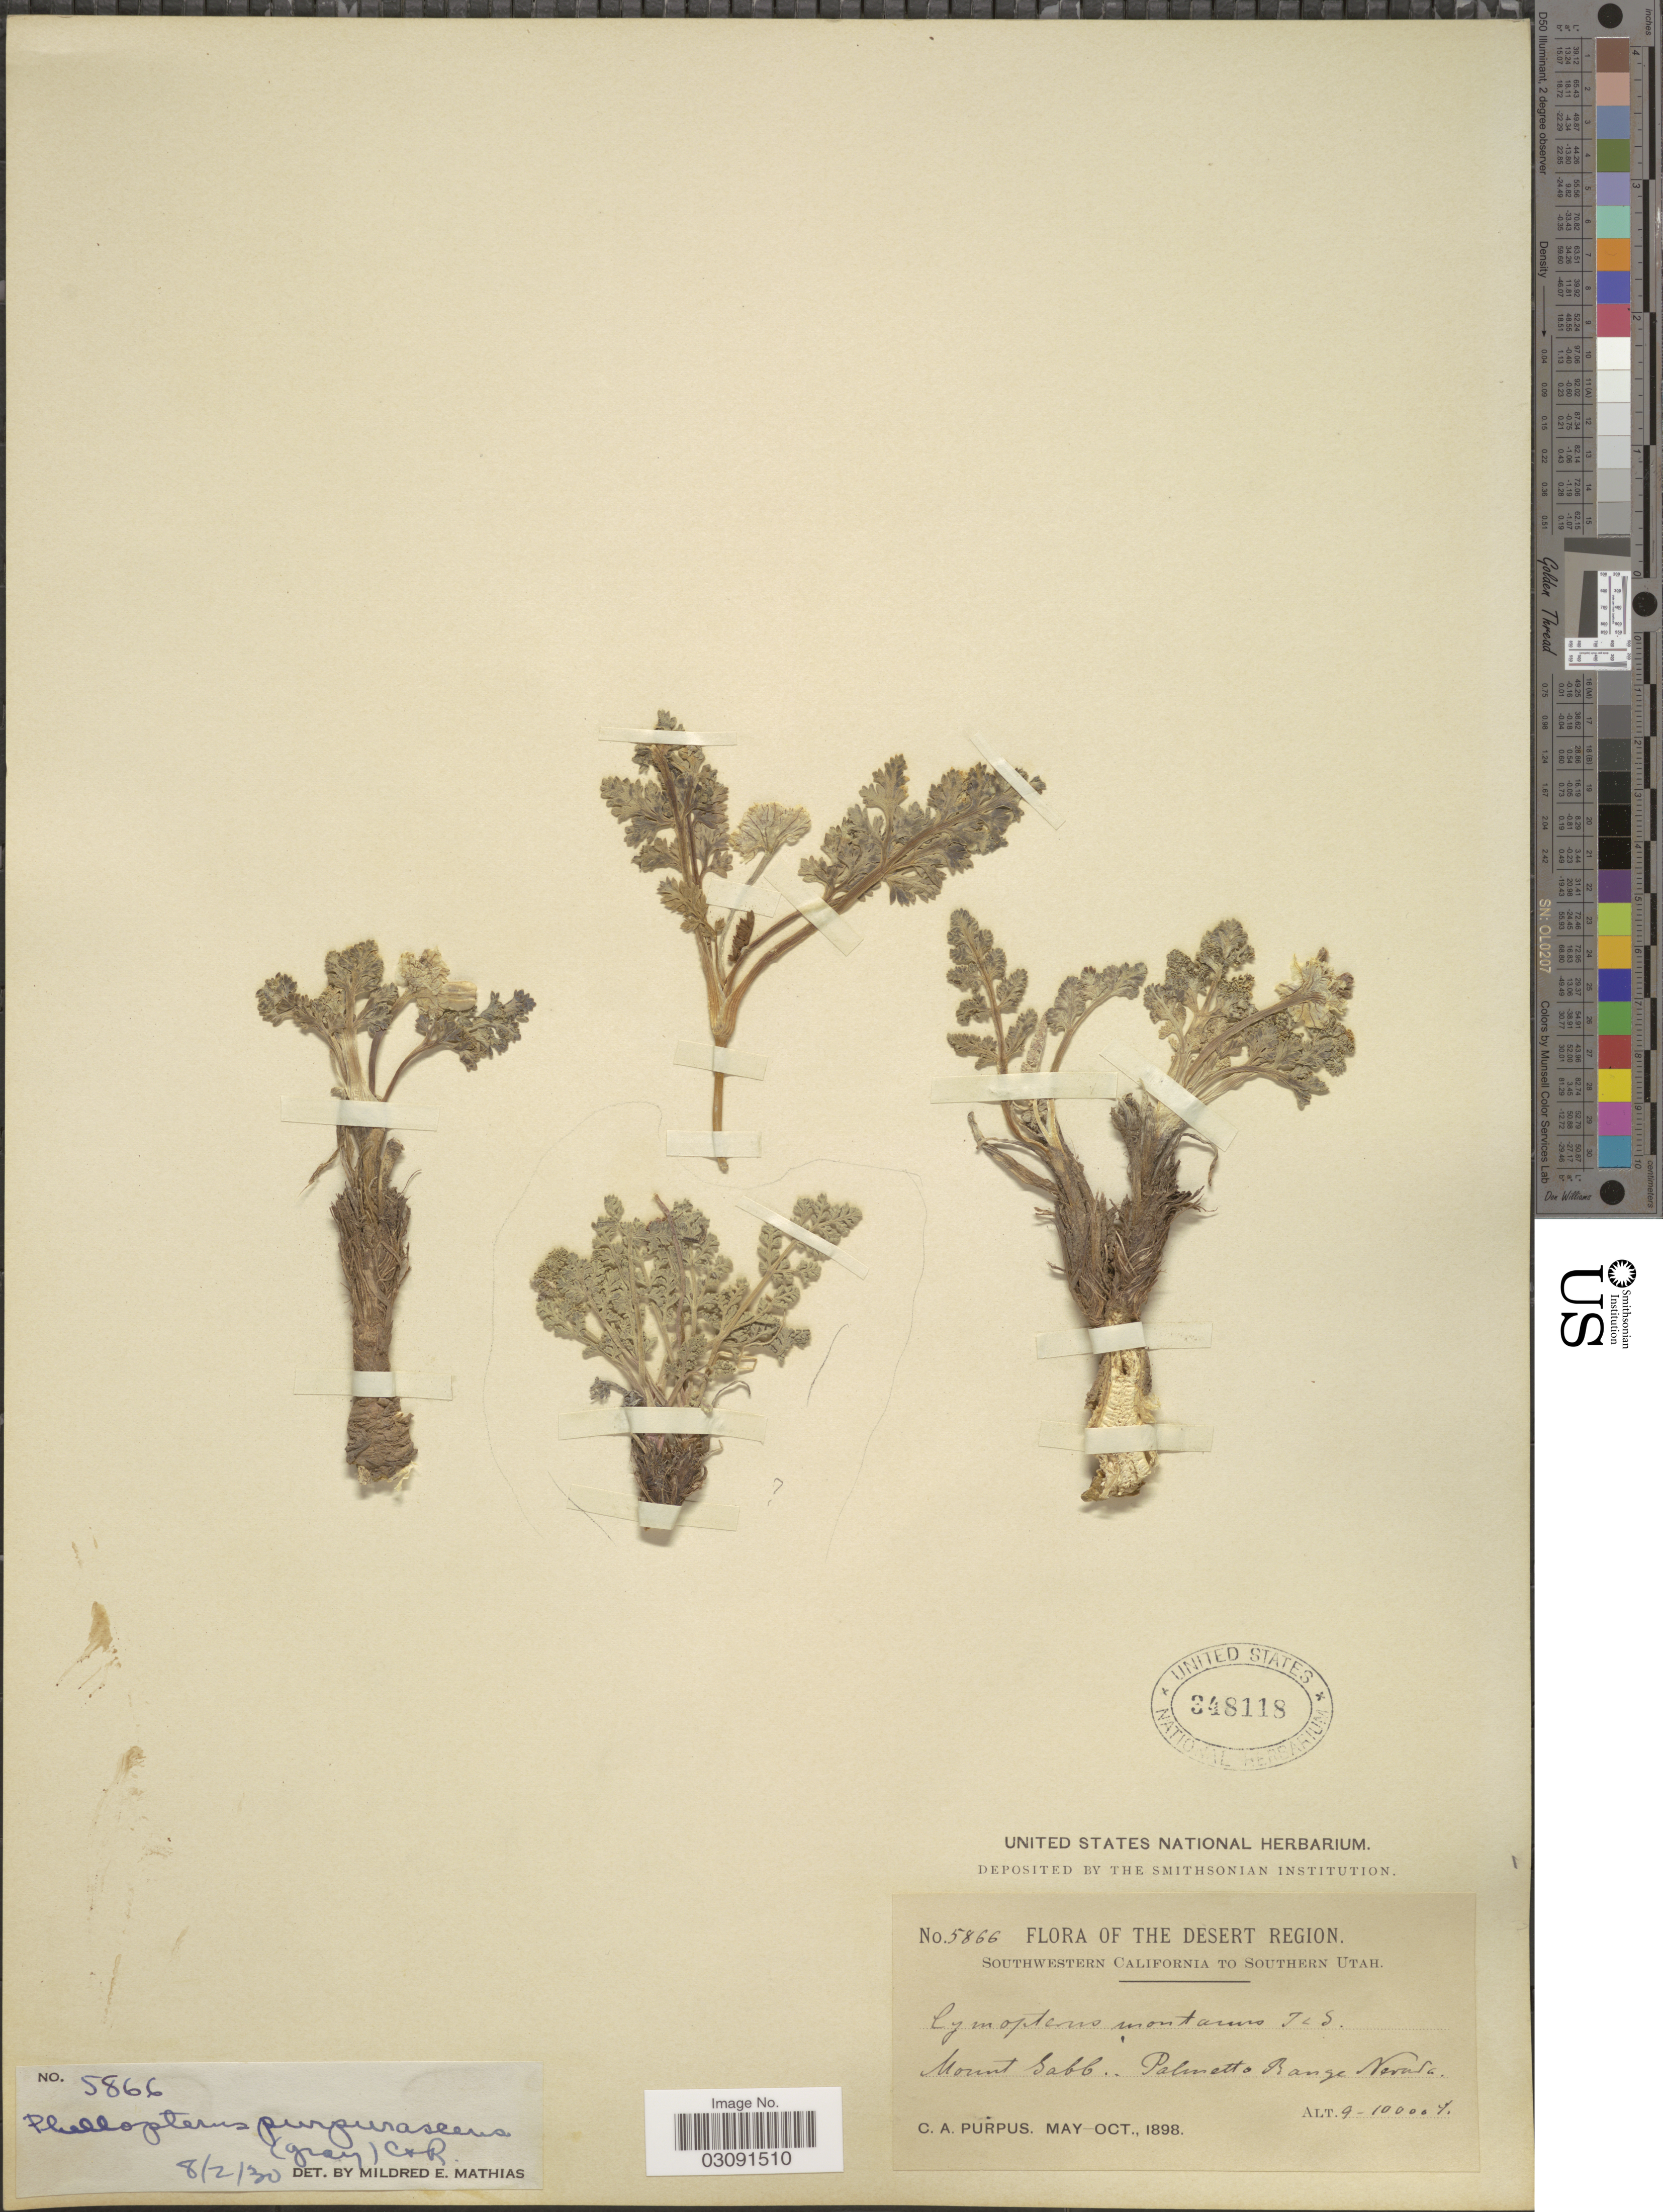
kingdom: Plantae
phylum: Tracheophyta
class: Magnoliopsida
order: Apiales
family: Apiaceae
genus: Cymopterus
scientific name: Cymopterus purpurascens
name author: (A. Gray) M.E. Jones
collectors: C. A. Purpus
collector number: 5866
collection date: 1898-05/1898-10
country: United States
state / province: Nevada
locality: The Desert Region, Mount Gabb., Palmetto Range Nevada.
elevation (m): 2743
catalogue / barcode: US 348118